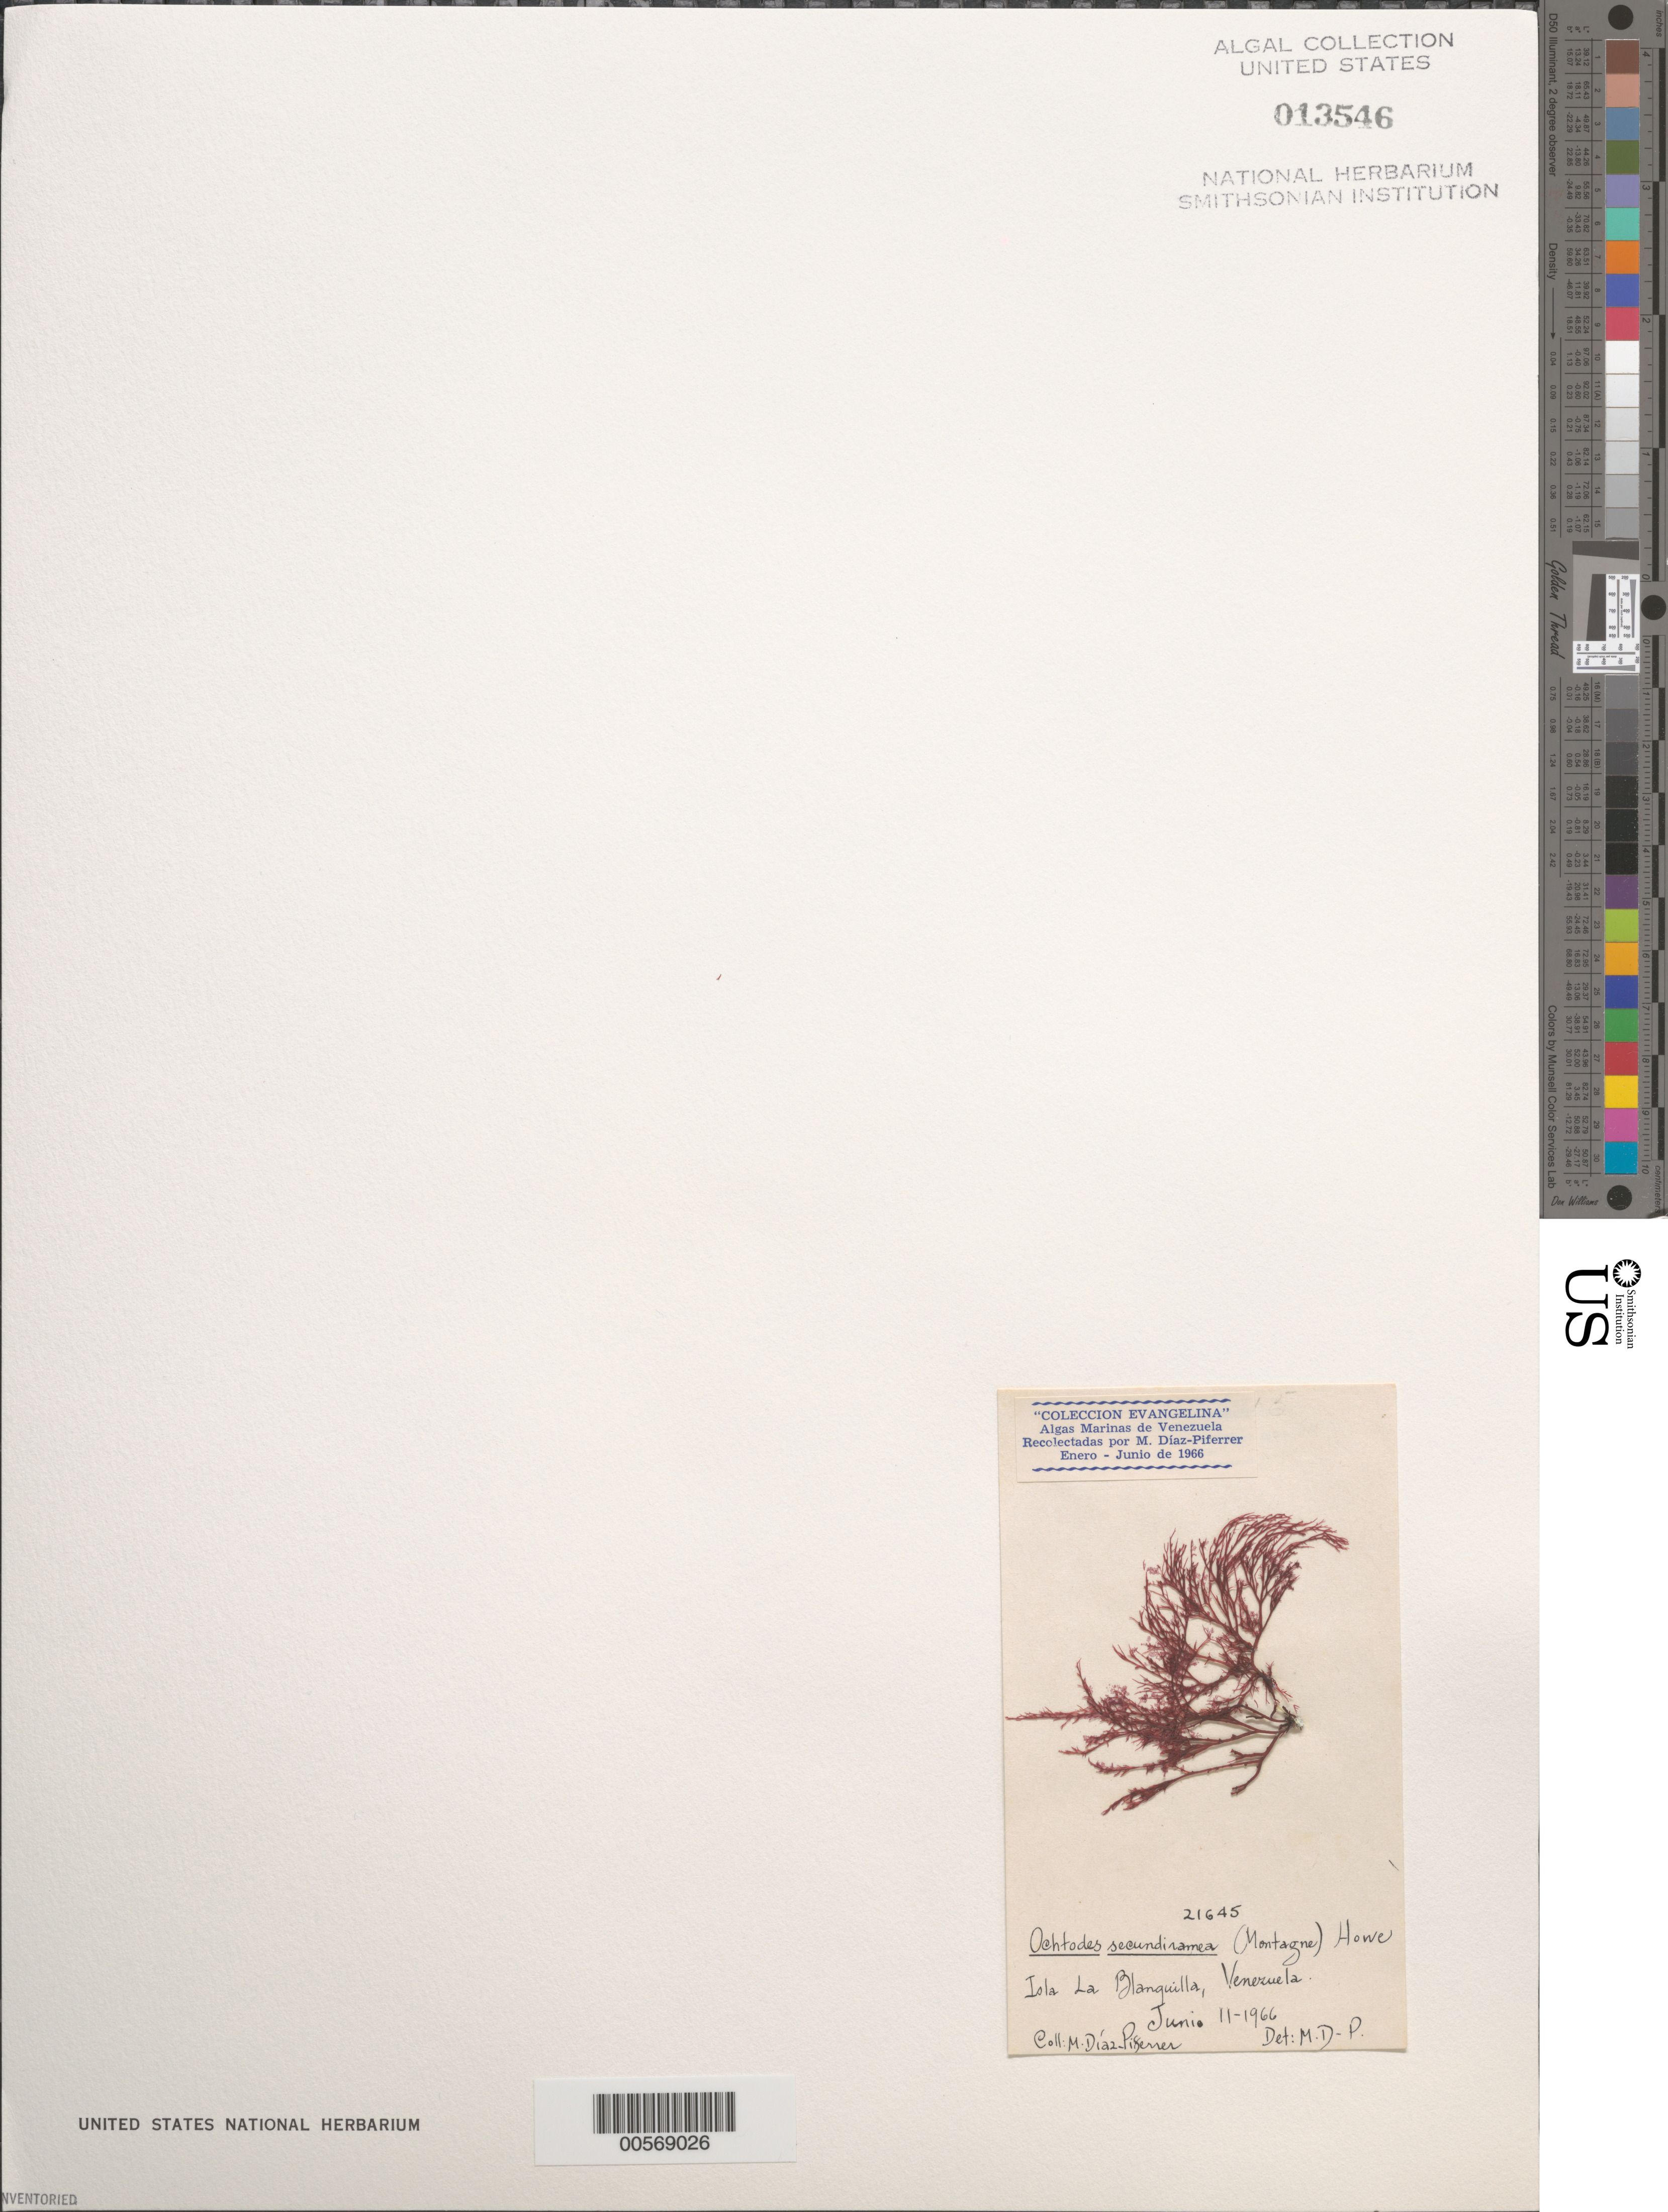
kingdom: Plantae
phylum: Rhodophyta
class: Florideophyceae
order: Gigartinales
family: Rhizophyllidaceae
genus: Ochtodes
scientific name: Ochtodes secundiramea, ined.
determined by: Diaz-Piferrer, M.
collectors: M. Diaz-Piferrer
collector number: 21645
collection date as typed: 11 Jun 1966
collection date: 1966-06-11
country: Venezuela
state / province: Dependencias Federales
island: Isla La Blanquilla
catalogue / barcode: US 13546